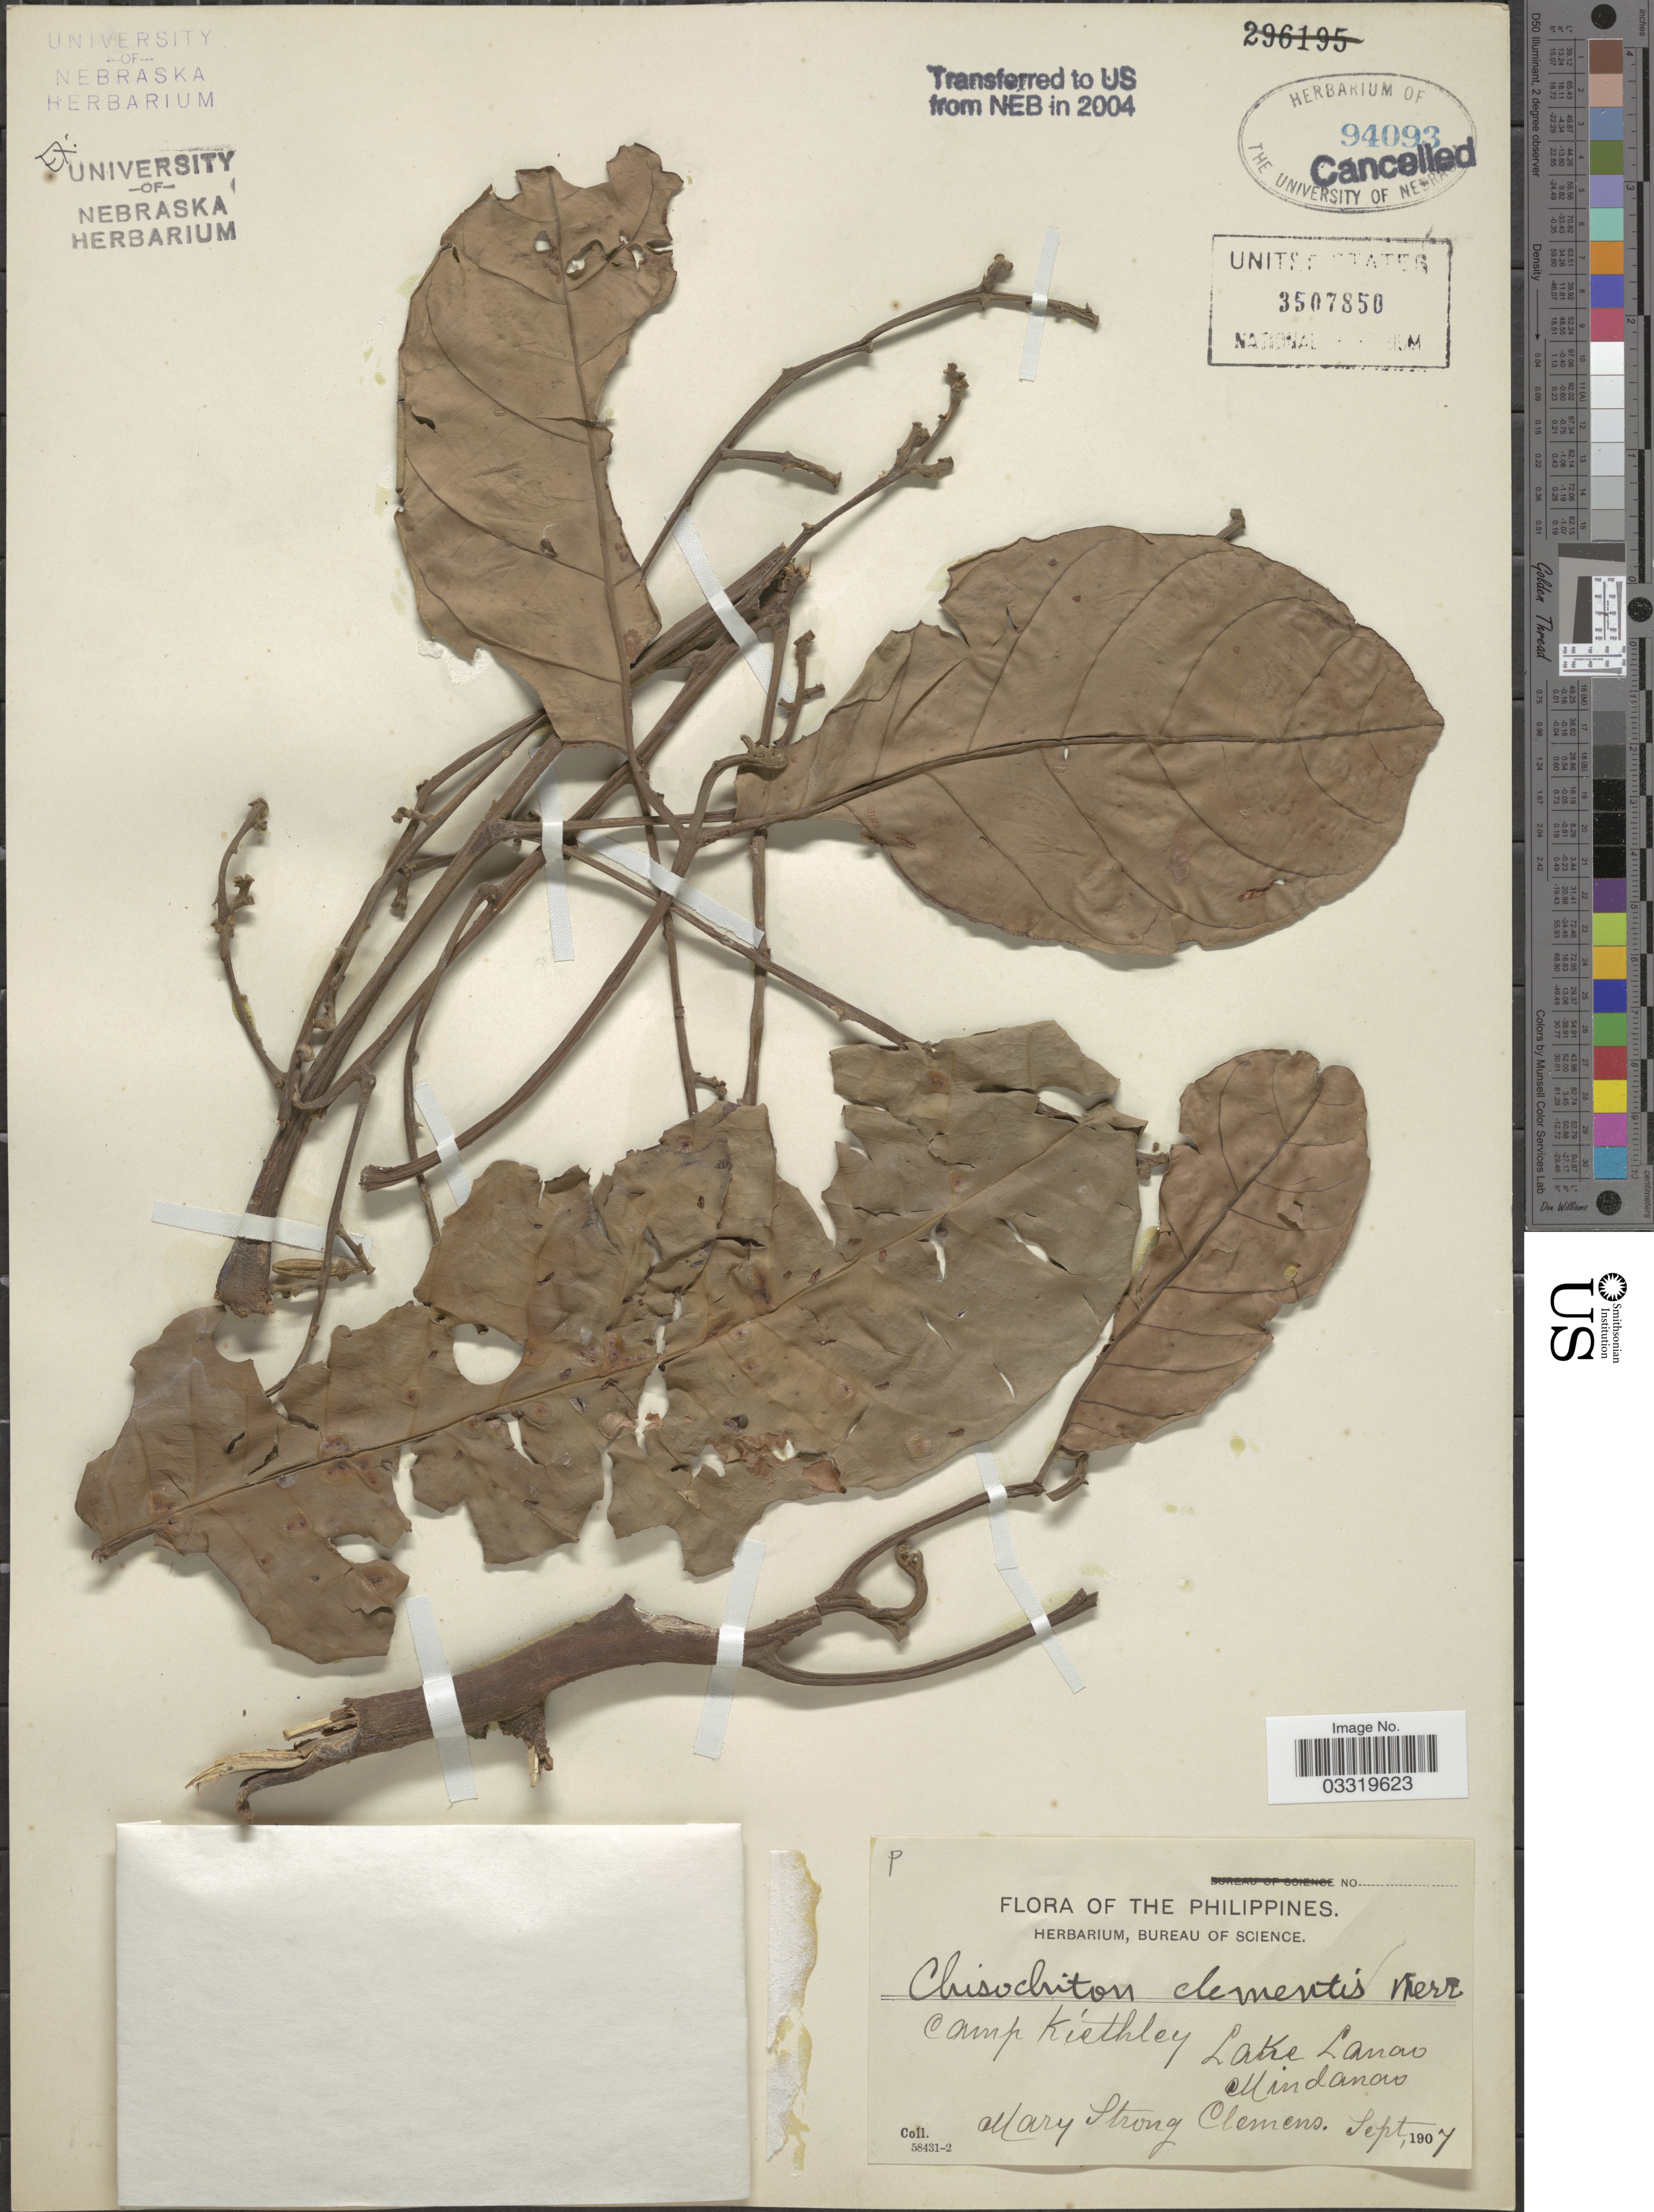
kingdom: Plantae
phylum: Tracheophyta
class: Magnoliopsida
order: Sapindales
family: Meliaceae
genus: Chisocheton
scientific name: Chisocheton clementis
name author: Merr.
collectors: M. S. Clemens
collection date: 1907-09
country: Philippines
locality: Camp Kiethley. Lake Lanao. Mindanao.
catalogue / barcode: US 3507850